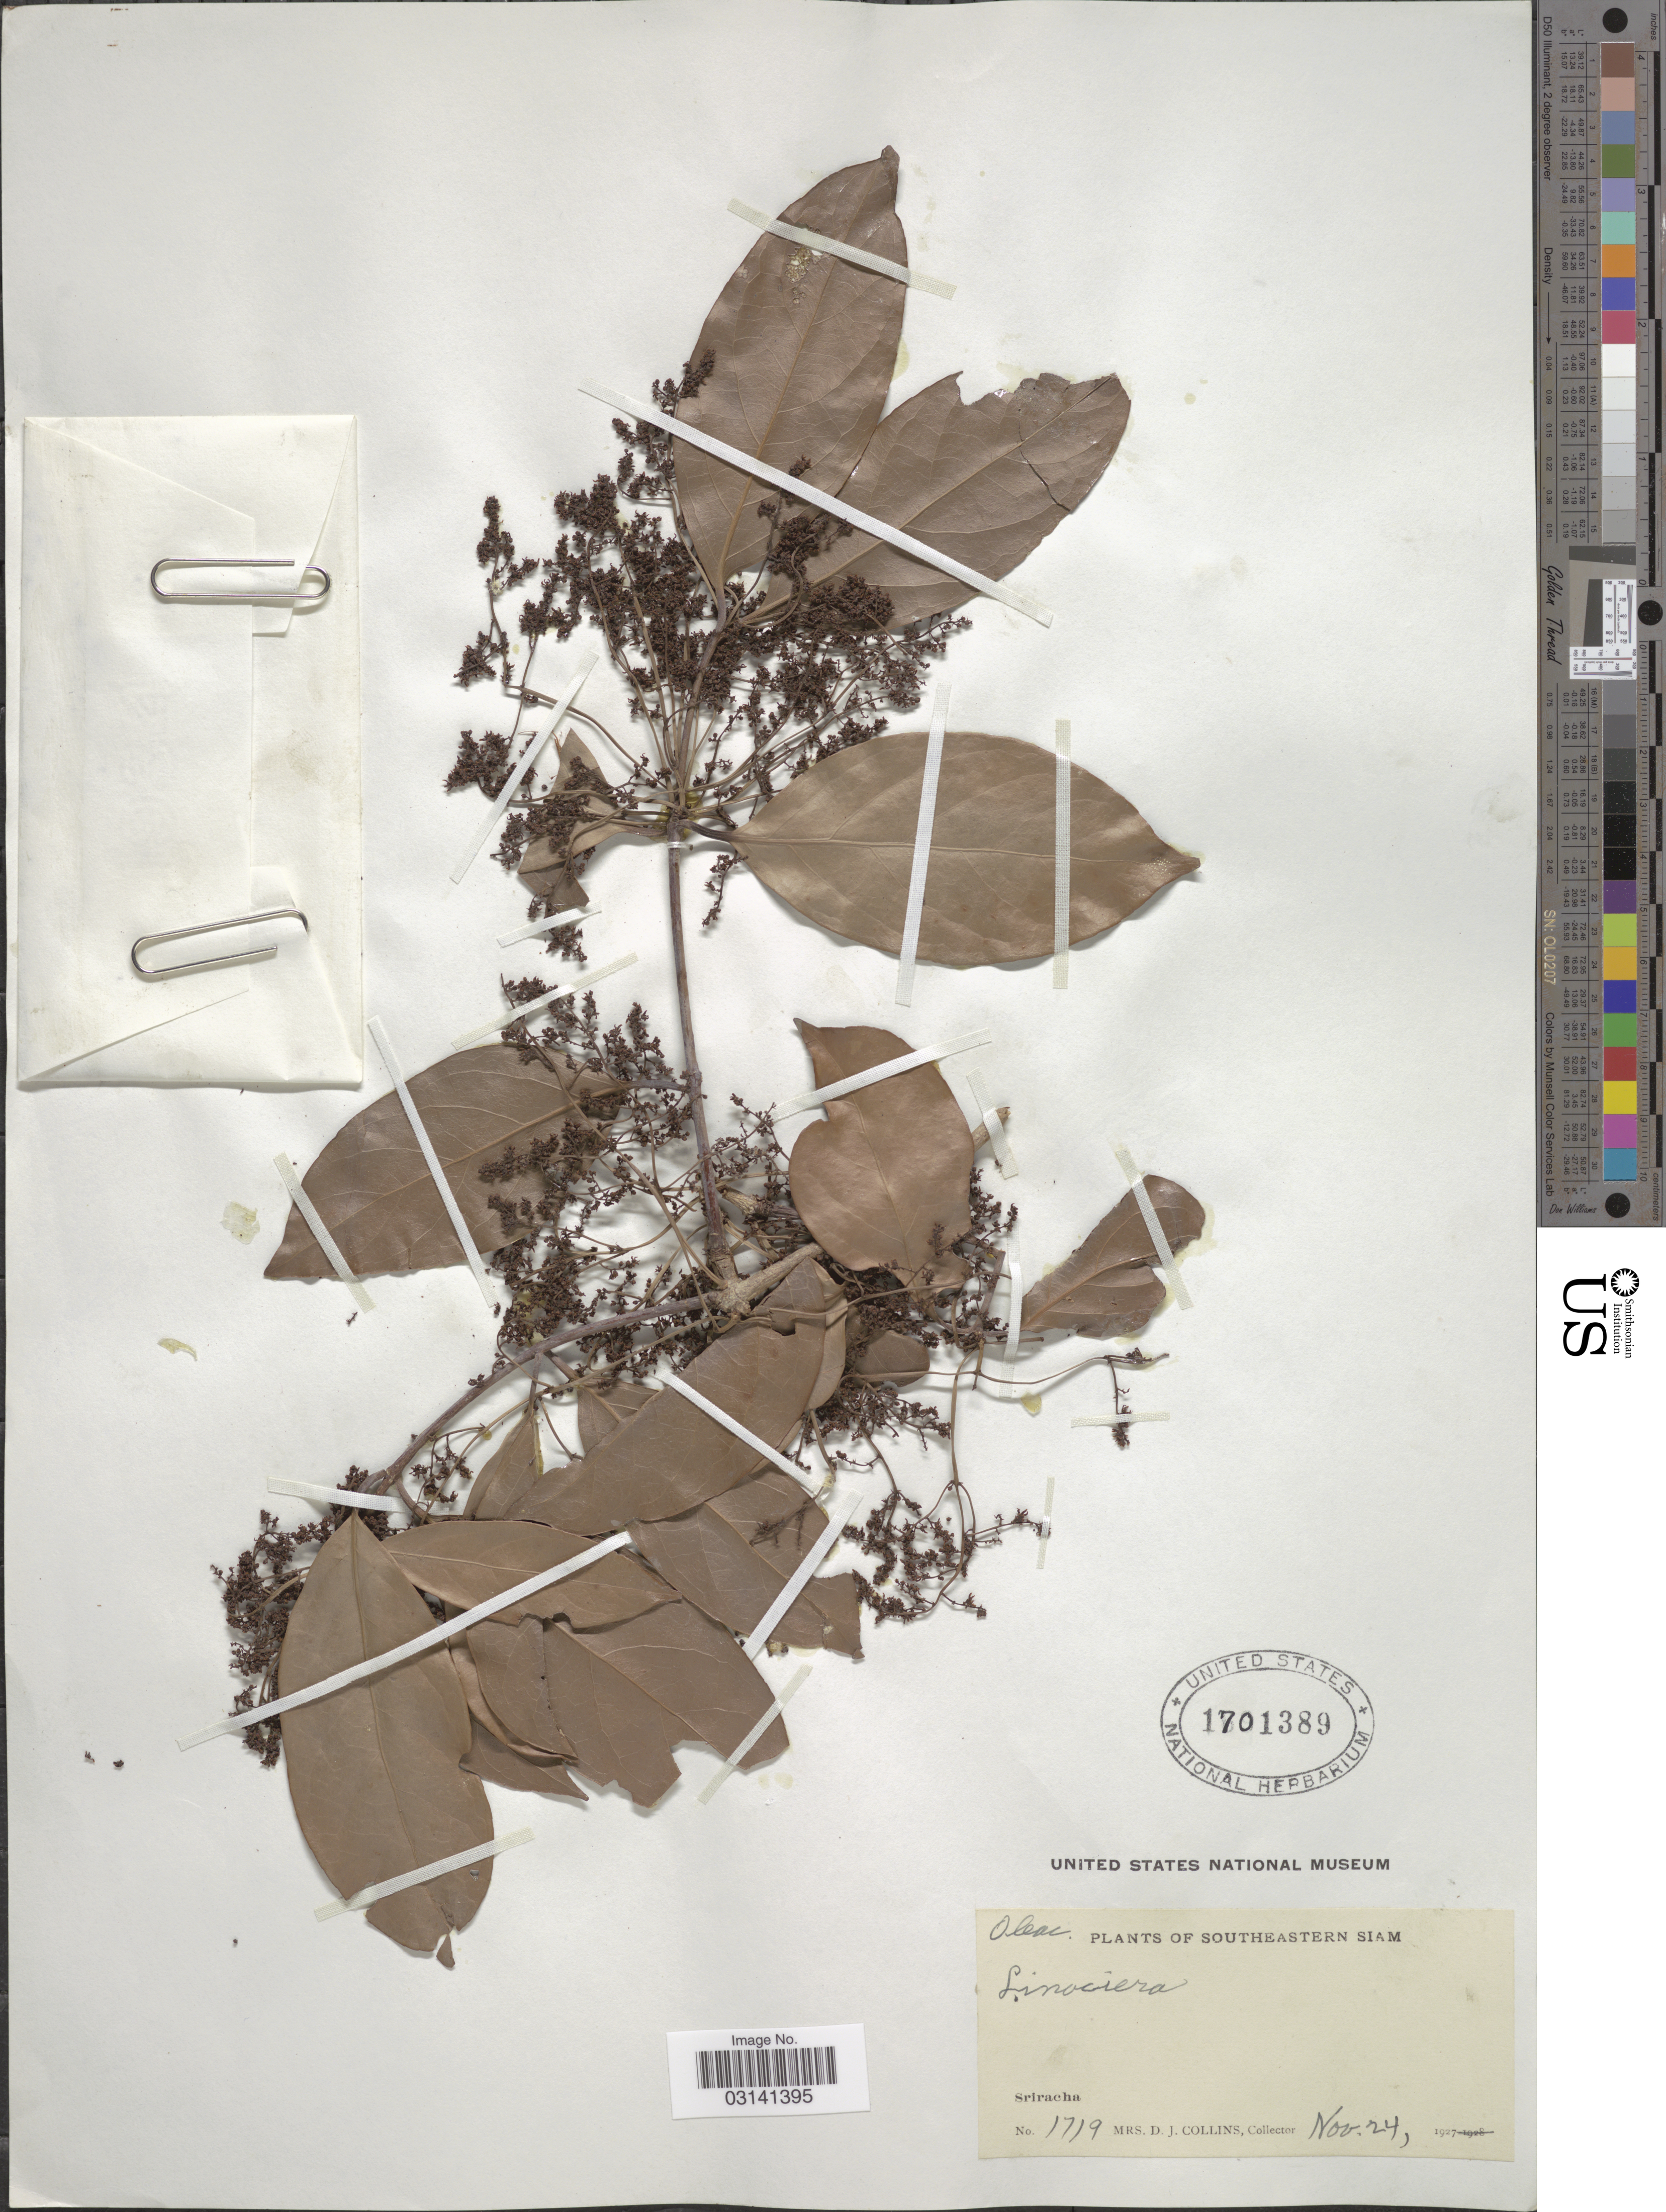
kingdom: Plantae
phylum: Tracheophyta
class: Magnoliopsida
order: Lamiales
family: Oleaceae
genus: Chionanthus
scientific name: Chionanthus sp.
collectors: Mrs. D. J. Collins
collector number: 1719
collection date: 1927-11-24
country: Thailand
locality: Southeastern Siam. Sriracha.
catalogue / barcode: US 1701389